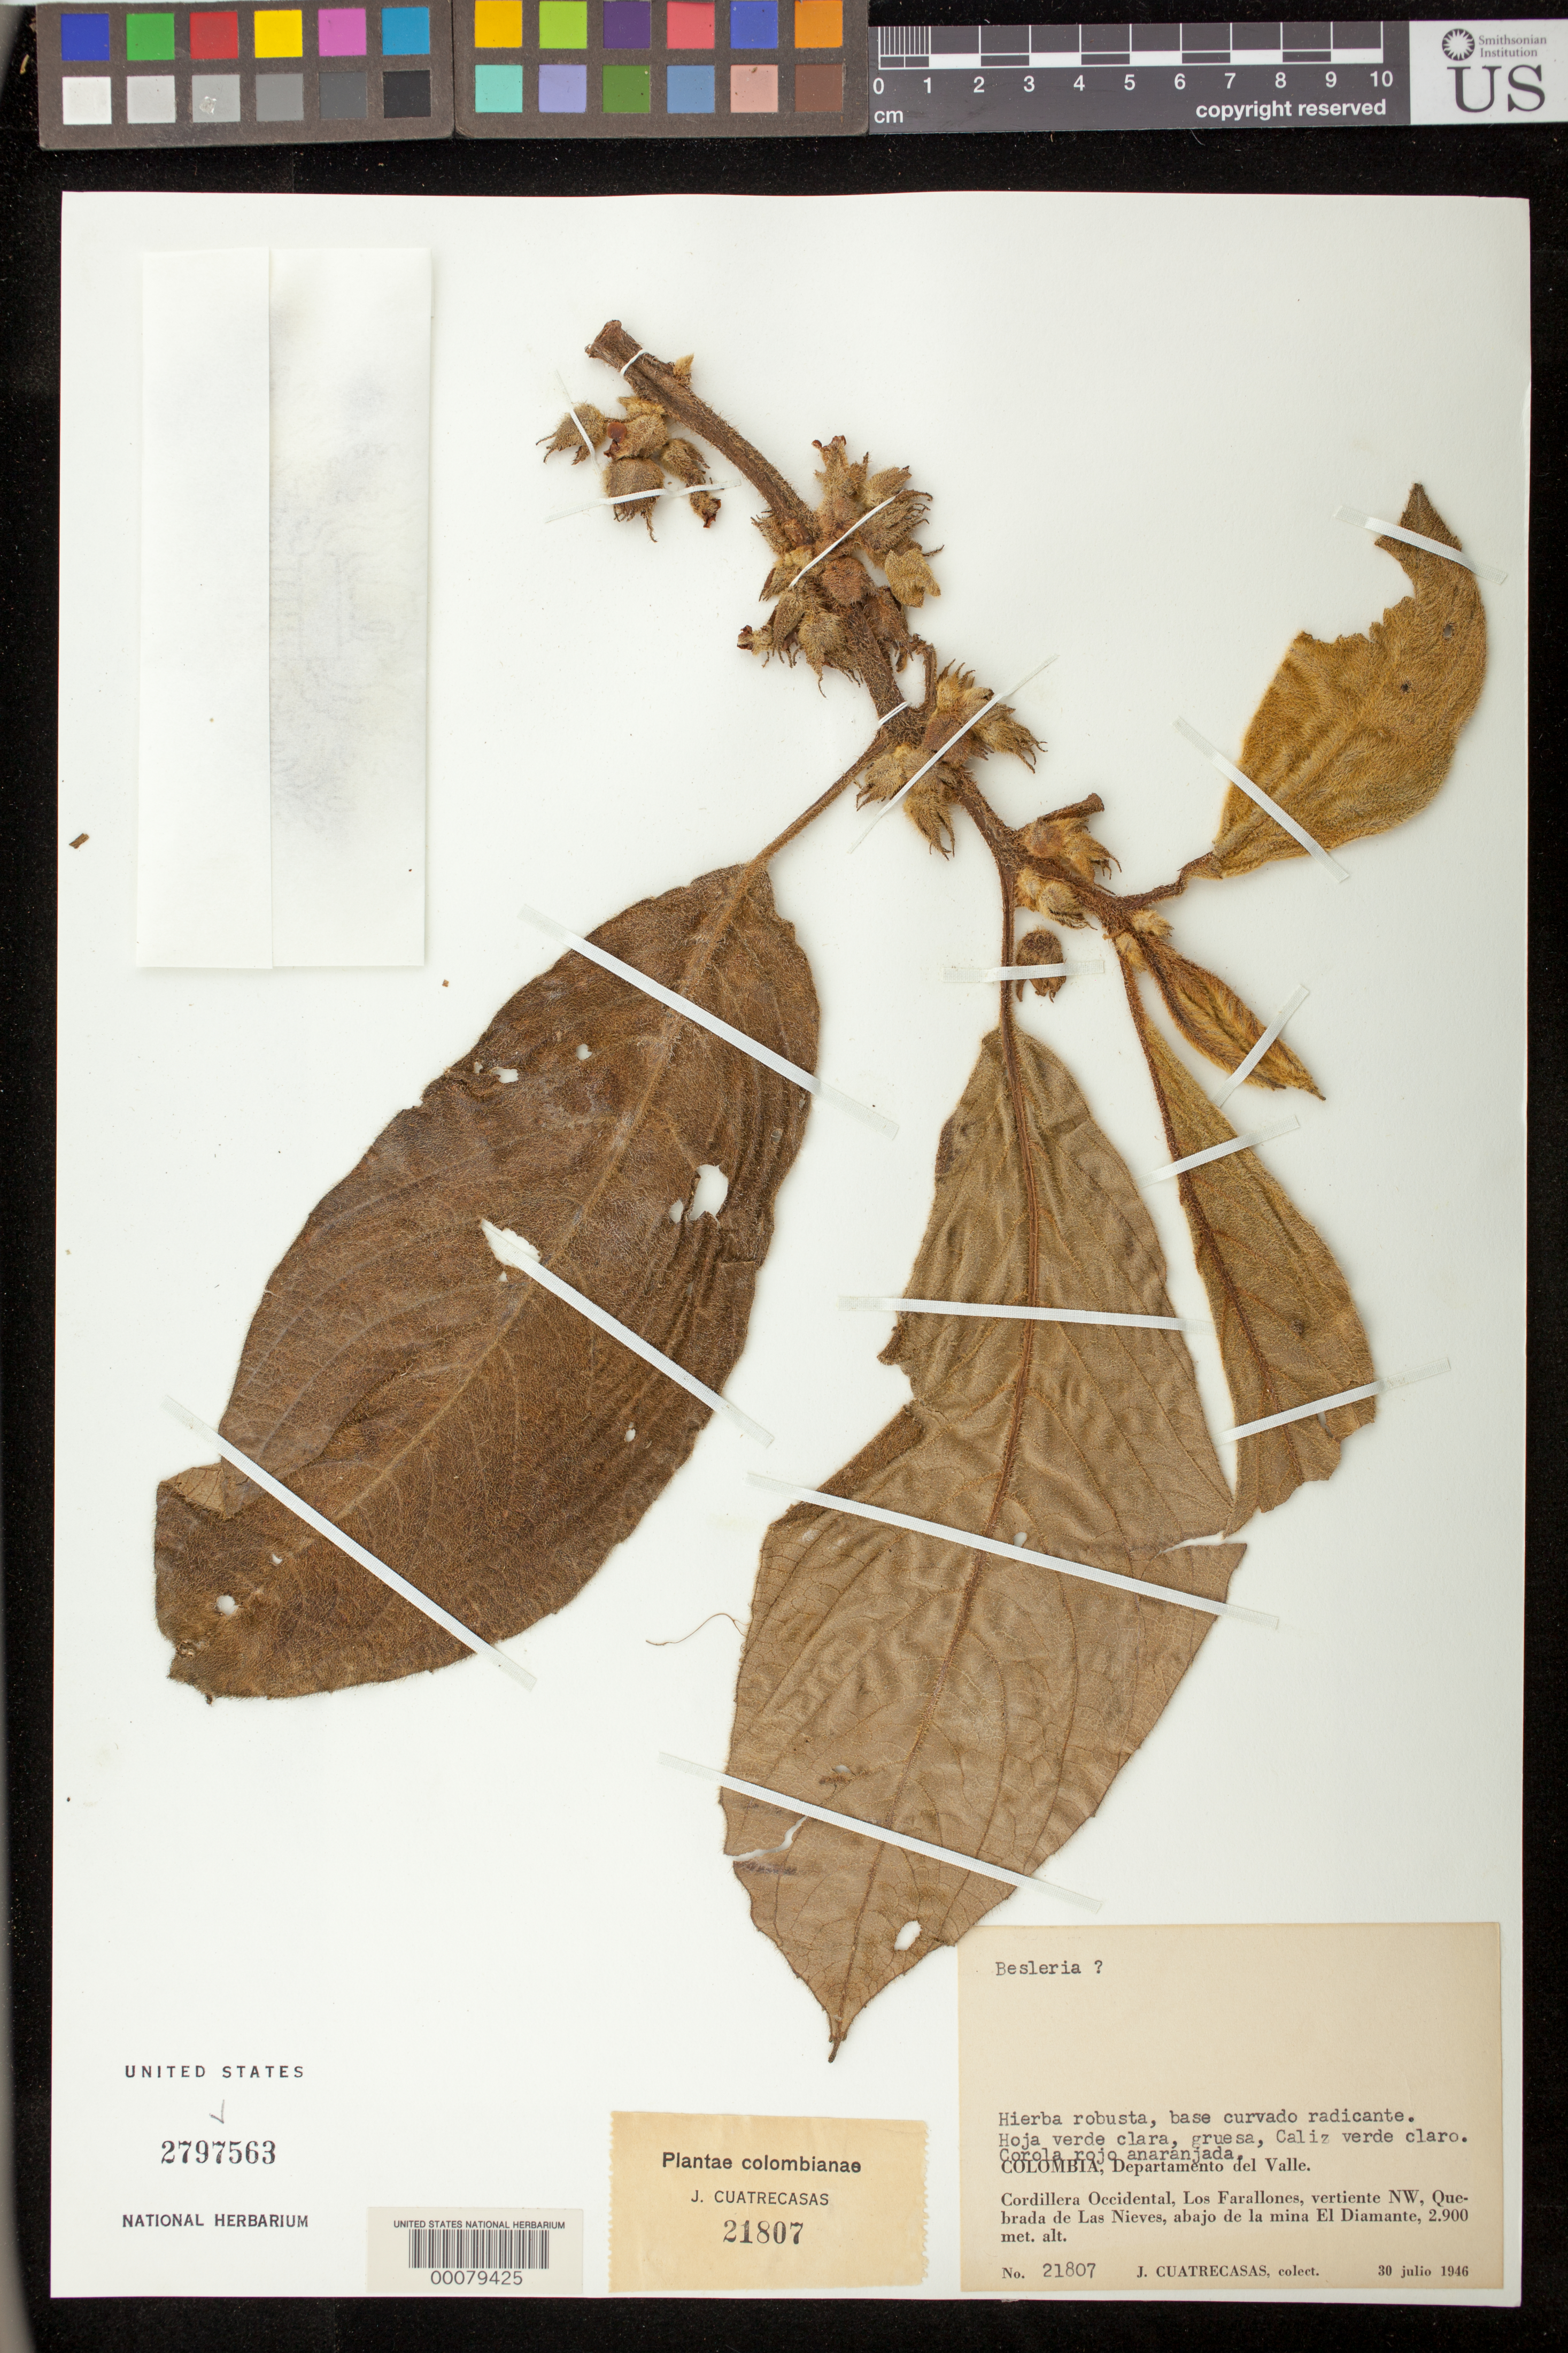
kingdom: Plantae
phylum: Tracheophyta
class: Magnoliopsida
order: Lamiales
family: Gesneriaceae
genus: Besleria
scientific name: Besleria sp.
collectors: J. Cuatrecasas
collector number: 21807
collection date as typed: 30 Jul 1946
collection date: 1946-07-30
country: Colombia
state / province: Valle del Cauca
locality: Cordillera Occidental, Los Farallones, NW slope, Quebrada of las Nieves, below El Diamante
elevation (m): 2900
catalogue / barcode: US 2797563